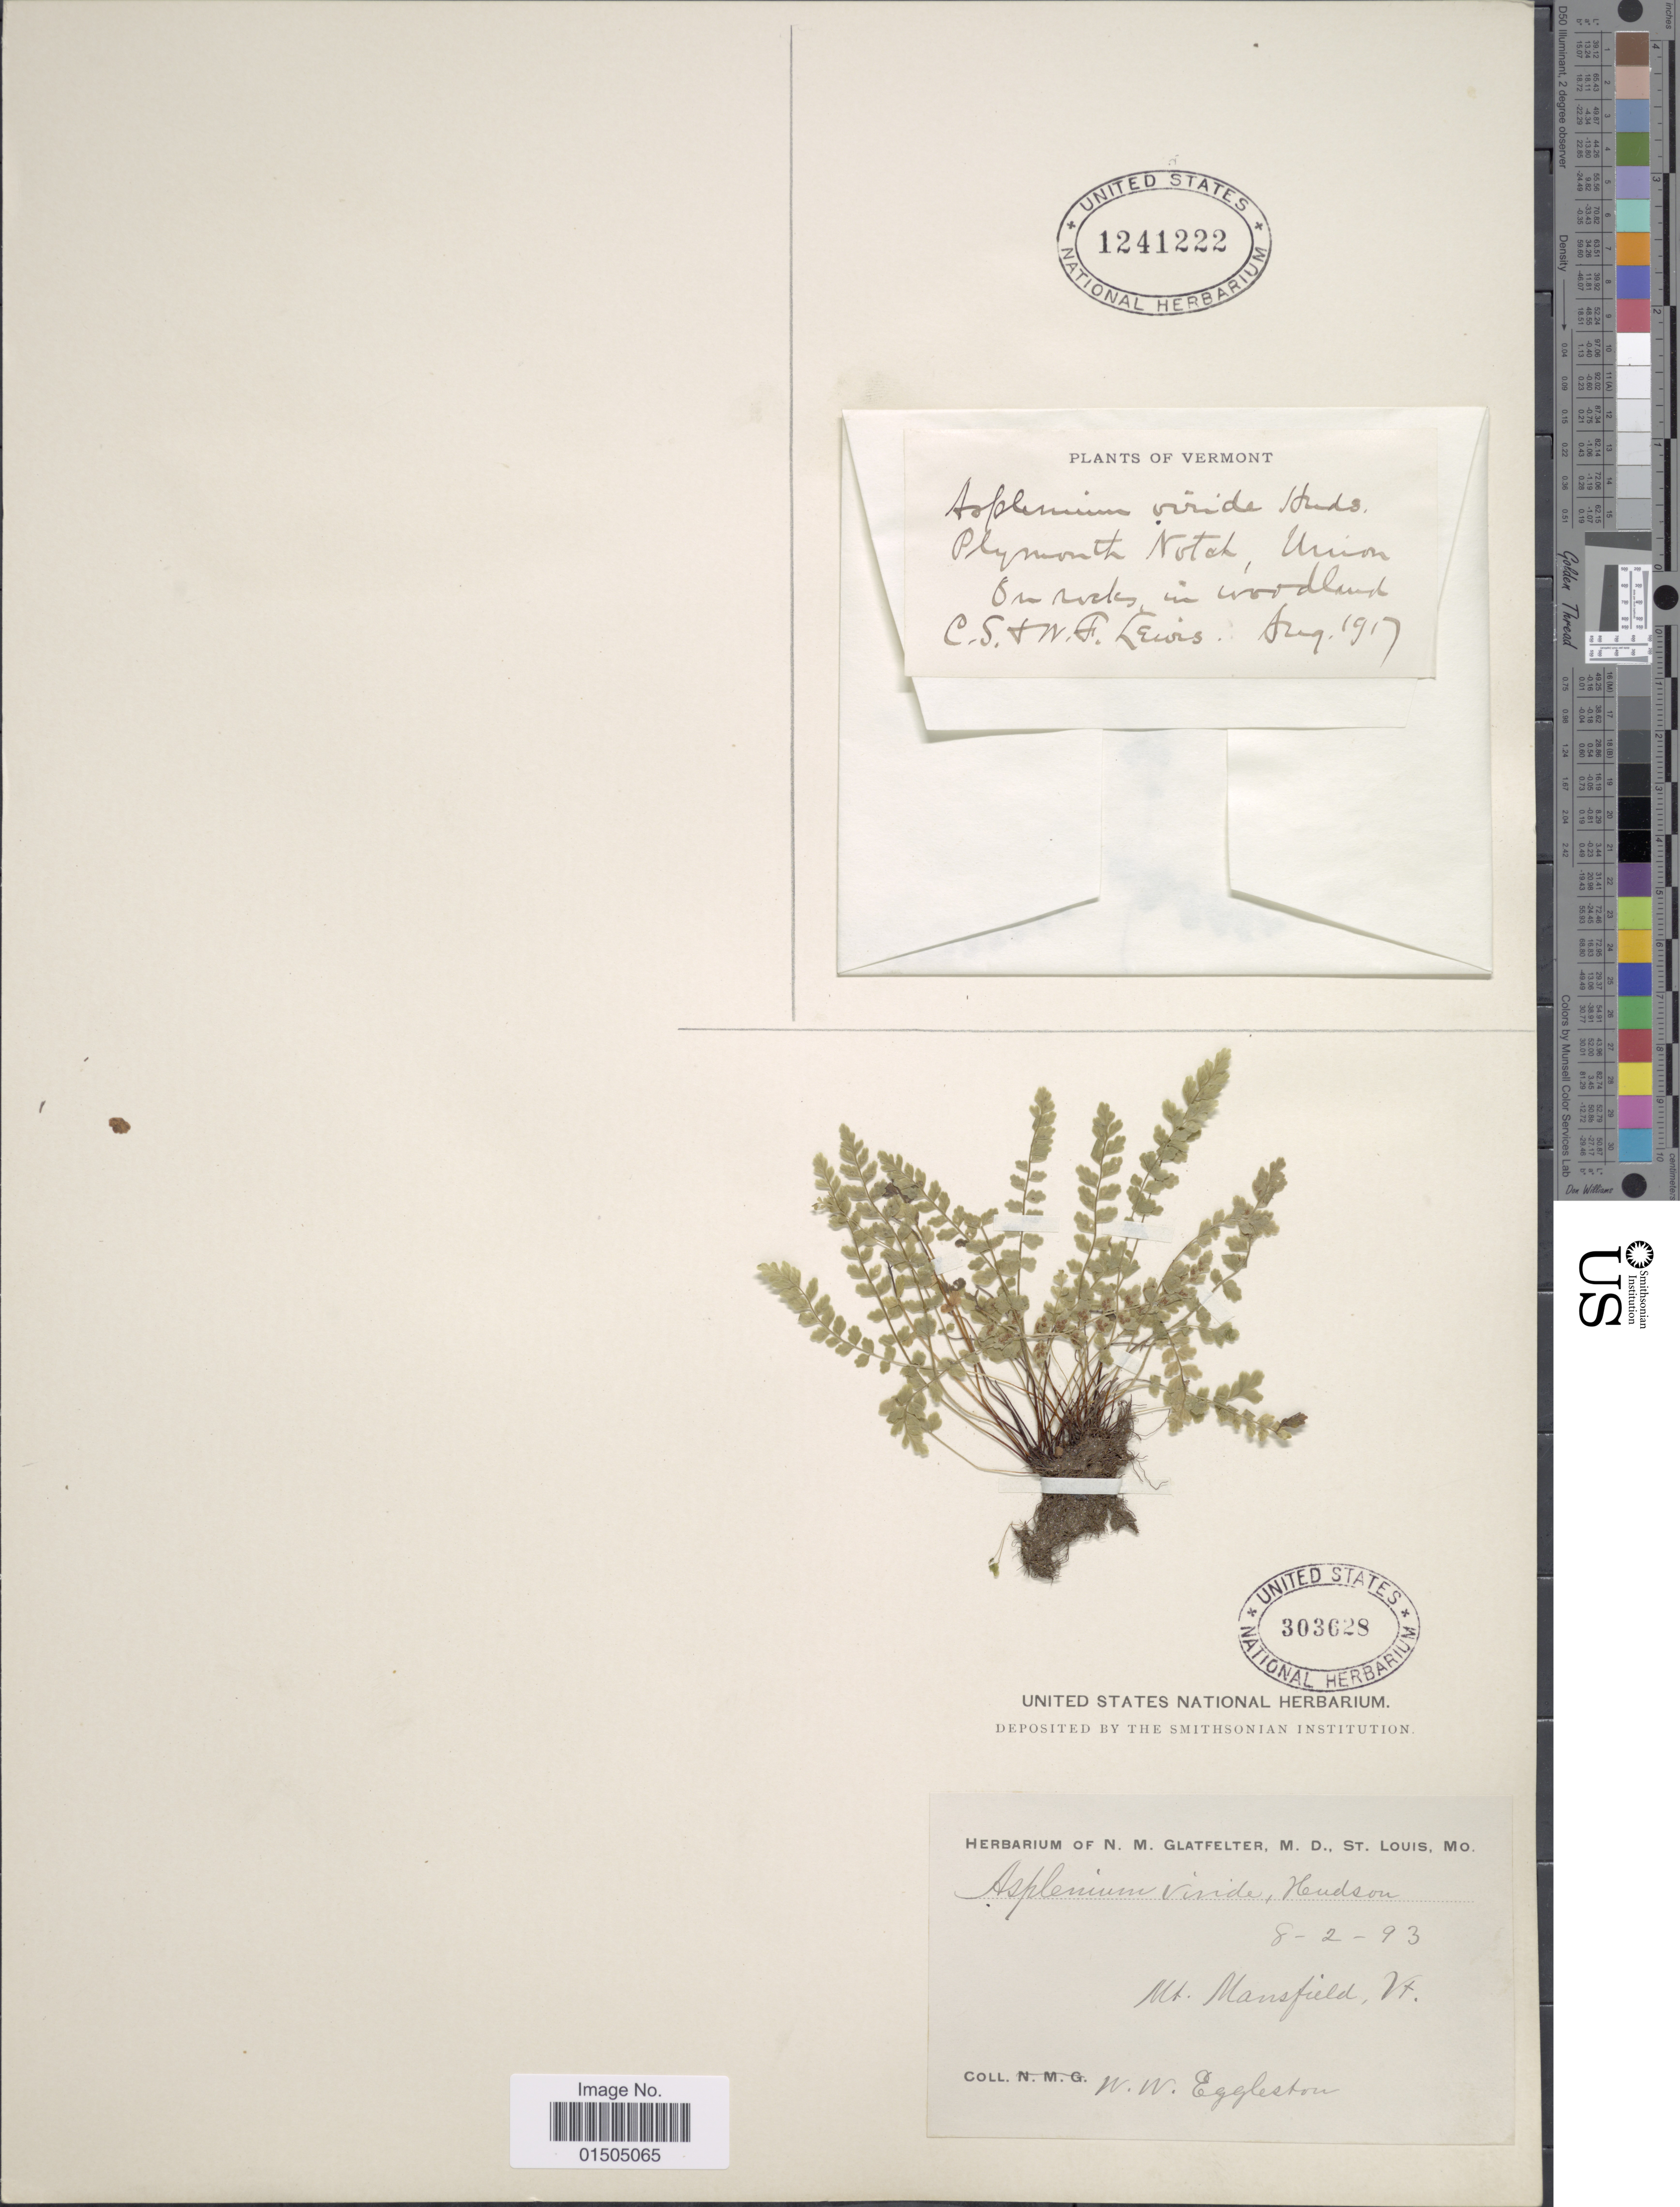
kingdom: Plantae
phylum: Tracheophyta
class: Polypodiopsida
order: Polypodiales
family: Aspleniaceae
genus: Asplenium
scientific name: Asplenium trichomanes-ramosum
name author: L.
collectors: C. Lewis & W. Lewis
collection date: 1917-08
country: United States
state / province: Vermont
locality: Plymouth Notch, Union.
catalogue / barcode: US 1241222-2